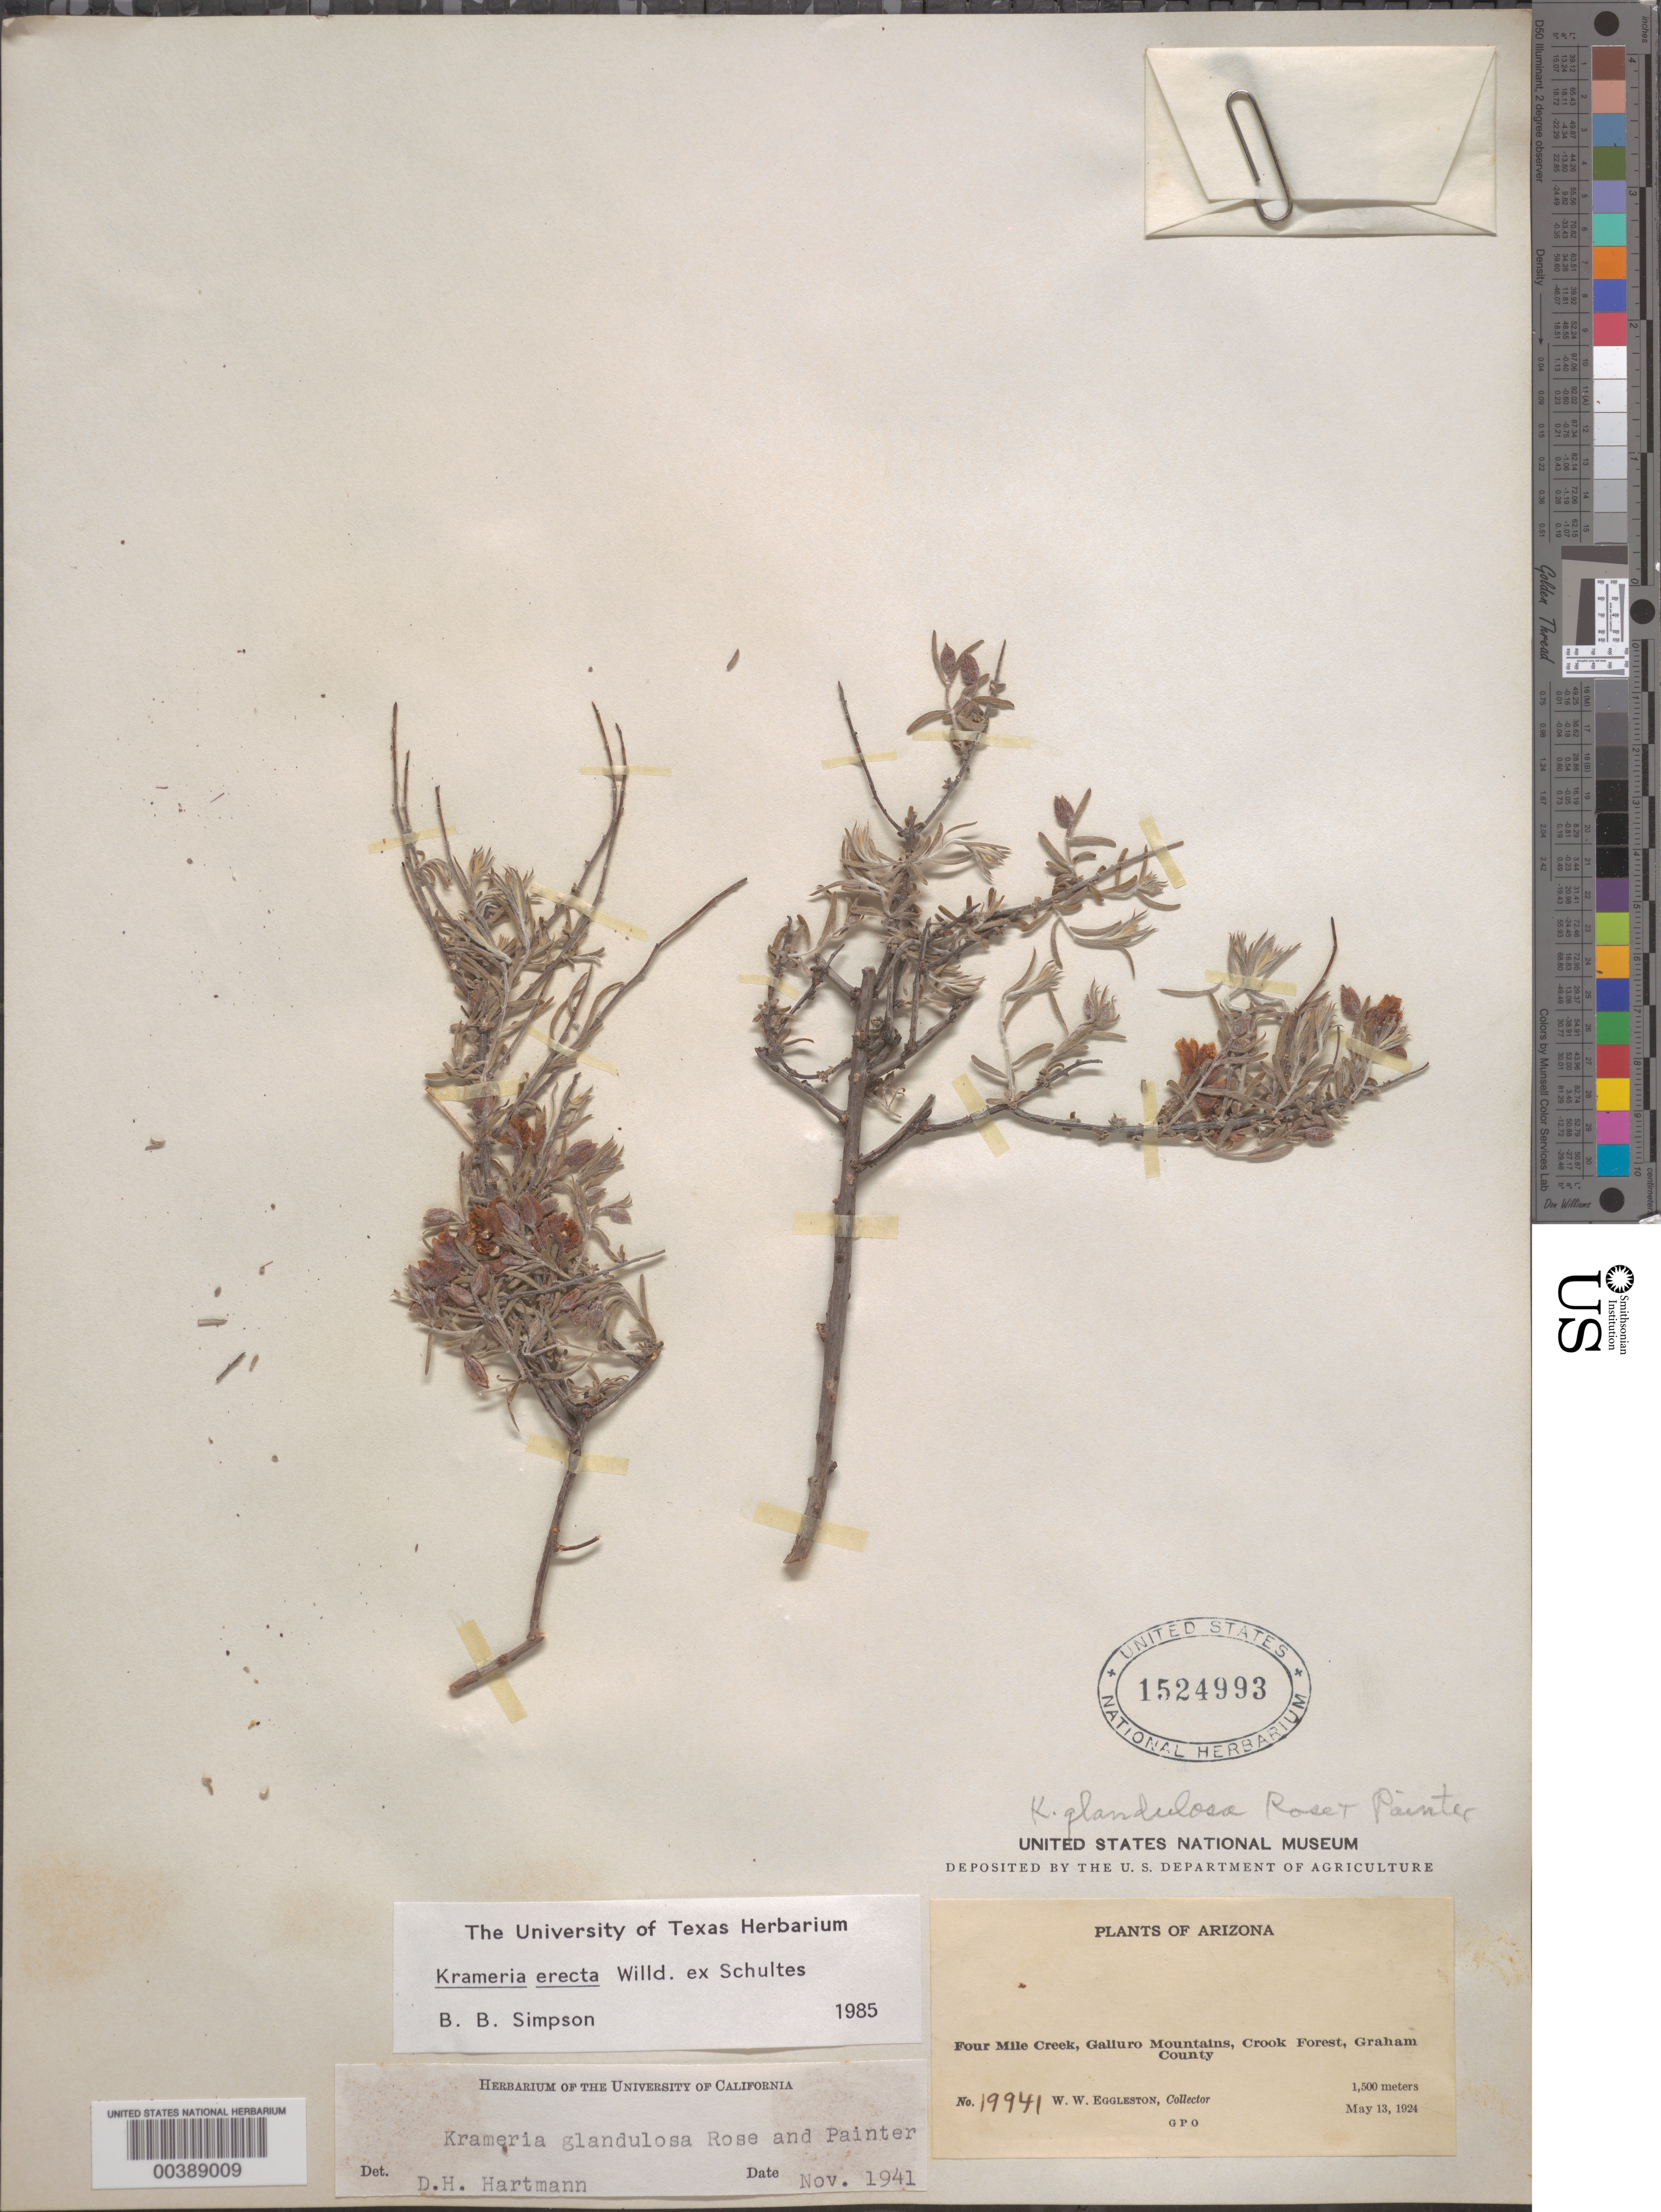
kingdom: Plantae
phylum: Tracheophyta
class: Magnoliopsida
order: Zygophyllales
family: Krameriaceae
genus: Krameria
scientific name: Krameria glandulosa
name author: Rose & J.H. Painter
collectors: W. W. Eggleston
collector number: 19941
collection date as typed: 13 May 1924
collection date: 1924-05-13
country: United States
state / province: Arizona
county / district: Graham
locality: Four mile creek, galiuro mountains, crook forest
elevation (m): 1500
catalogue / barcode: US 1524993